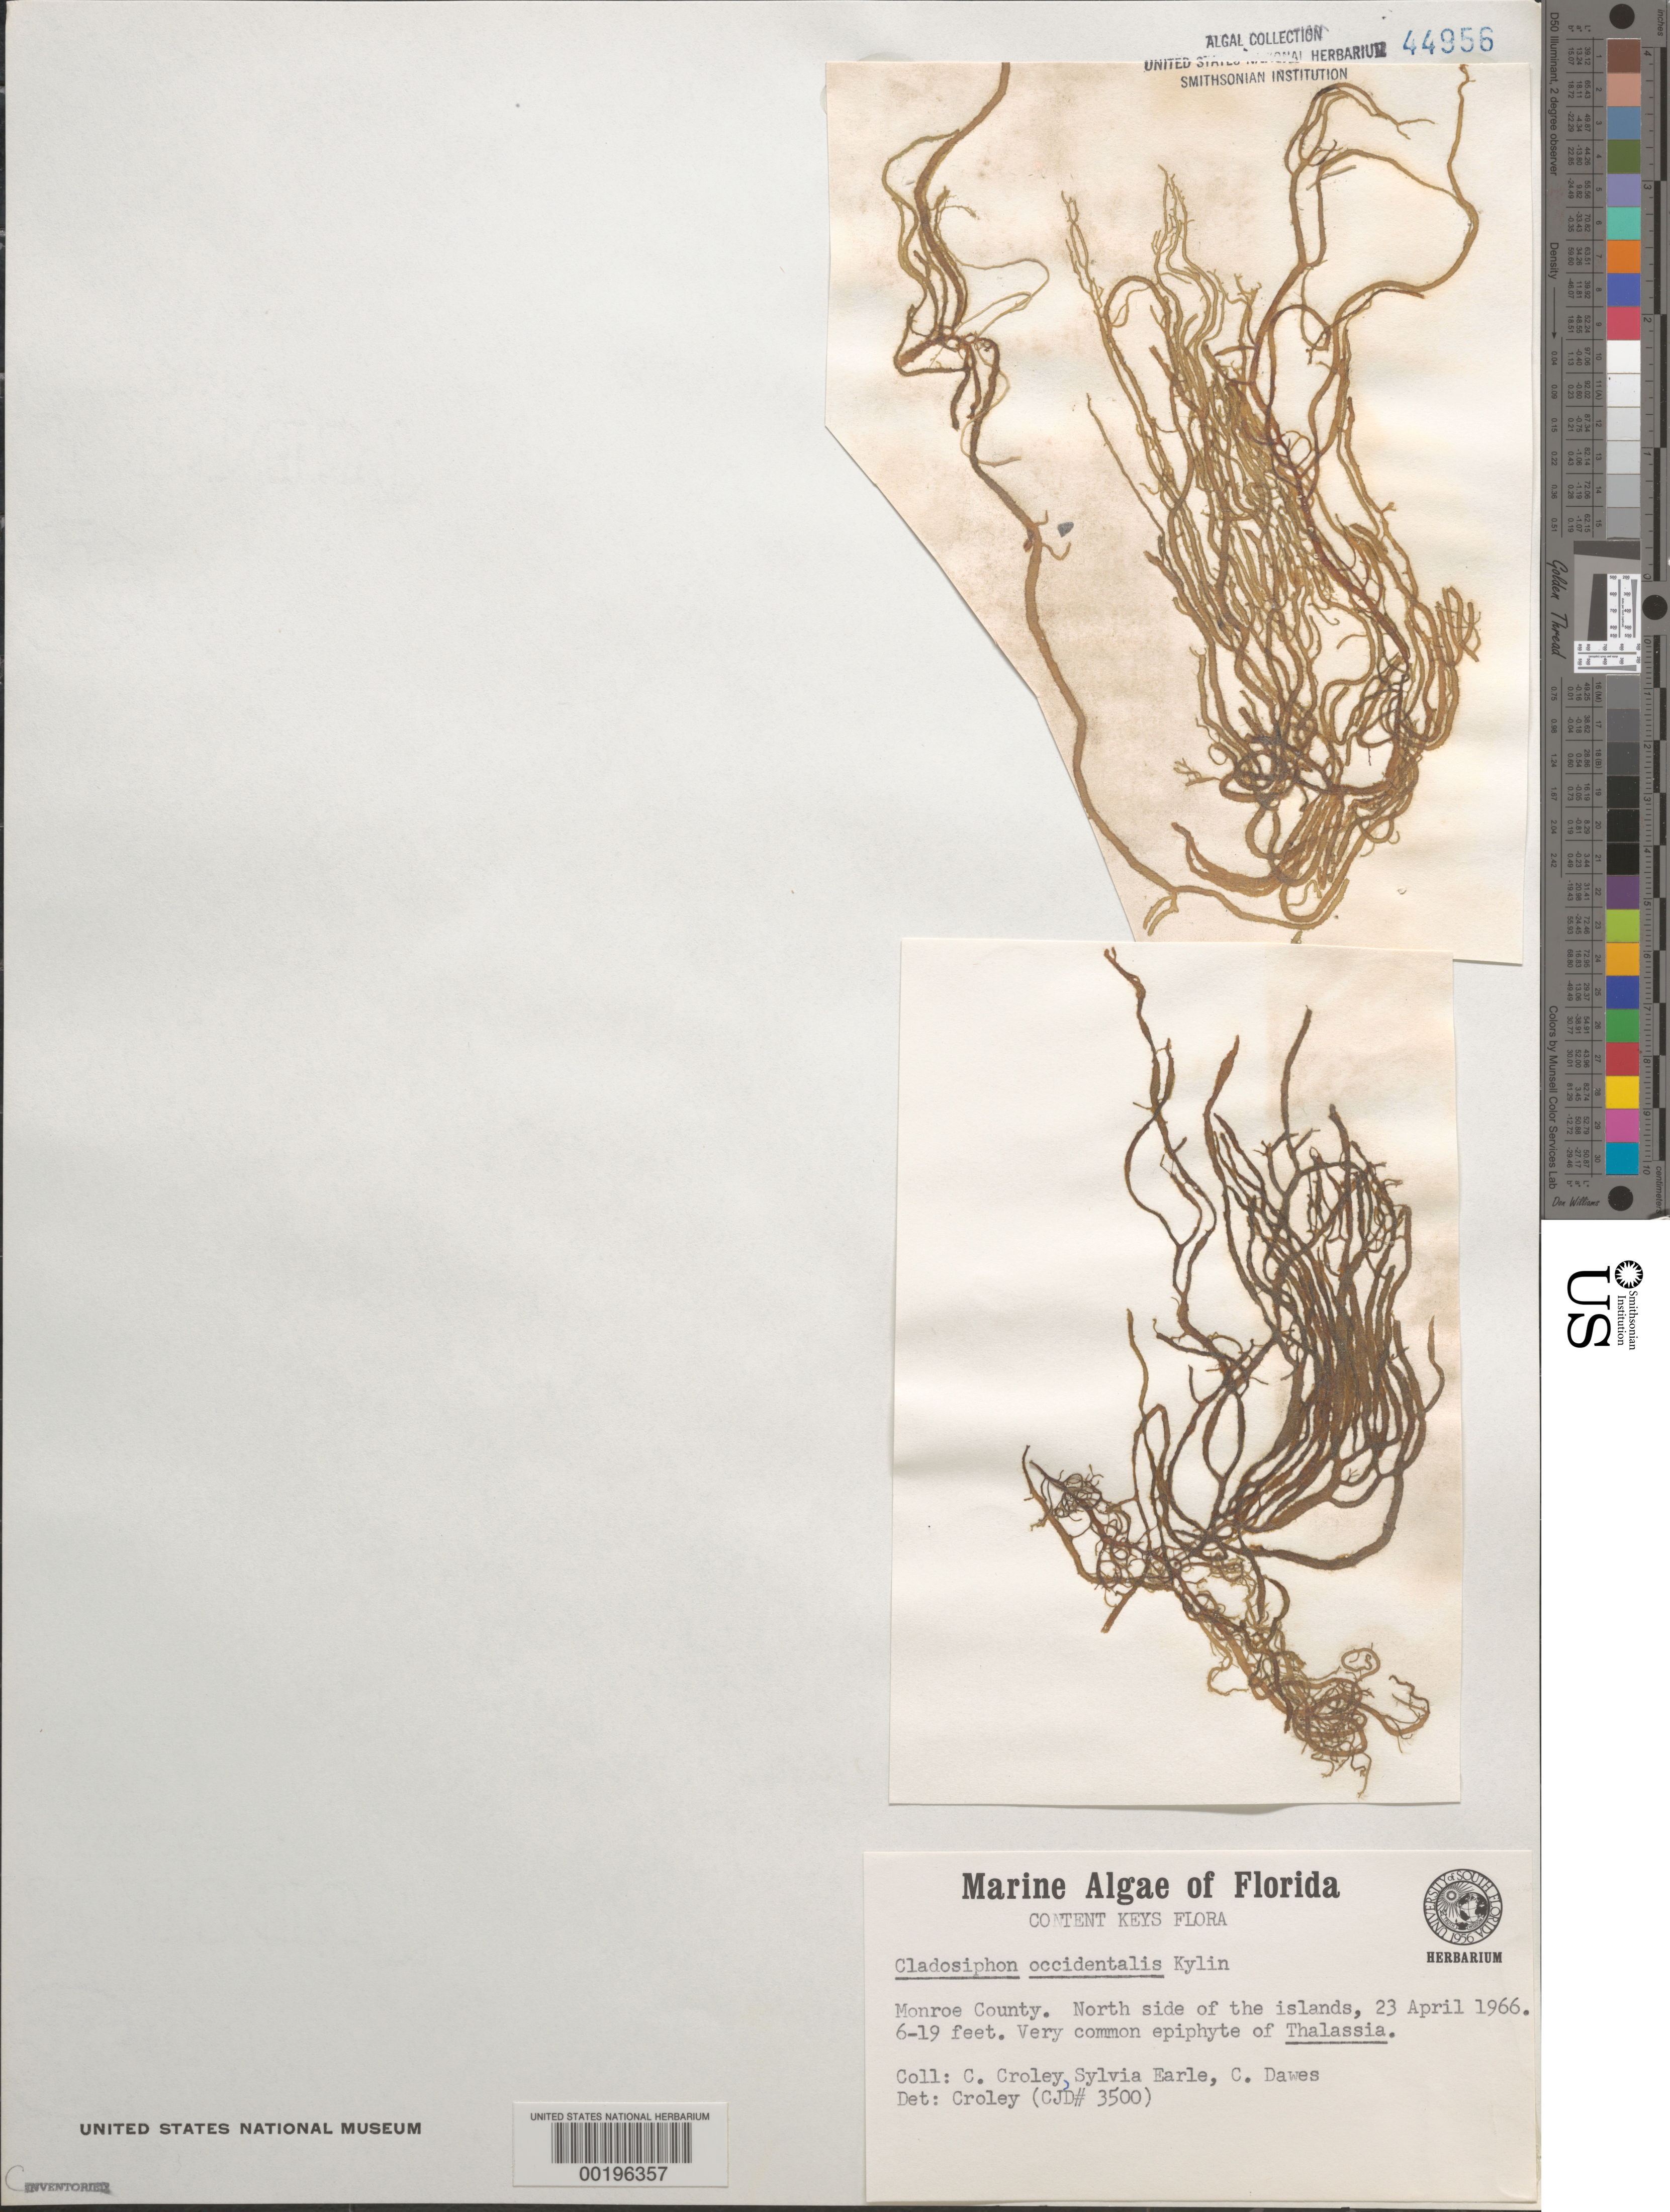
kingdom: Chromista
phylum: Ochrophyta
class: Phaeophyceae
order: Ectocarpales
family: Chordariaceae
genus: Cladosiphon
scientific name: Cladosiphon occidentalis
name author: Kylin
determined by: Croley, F. C.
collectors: F. C. Croley, S. A. Earle & C. Dawes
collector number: Cjd 3500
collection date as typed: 23 Apr 1966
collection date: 1966-04-23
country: United States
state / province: Florida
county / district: Monroe County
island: Content Keys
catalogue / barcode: US 44956